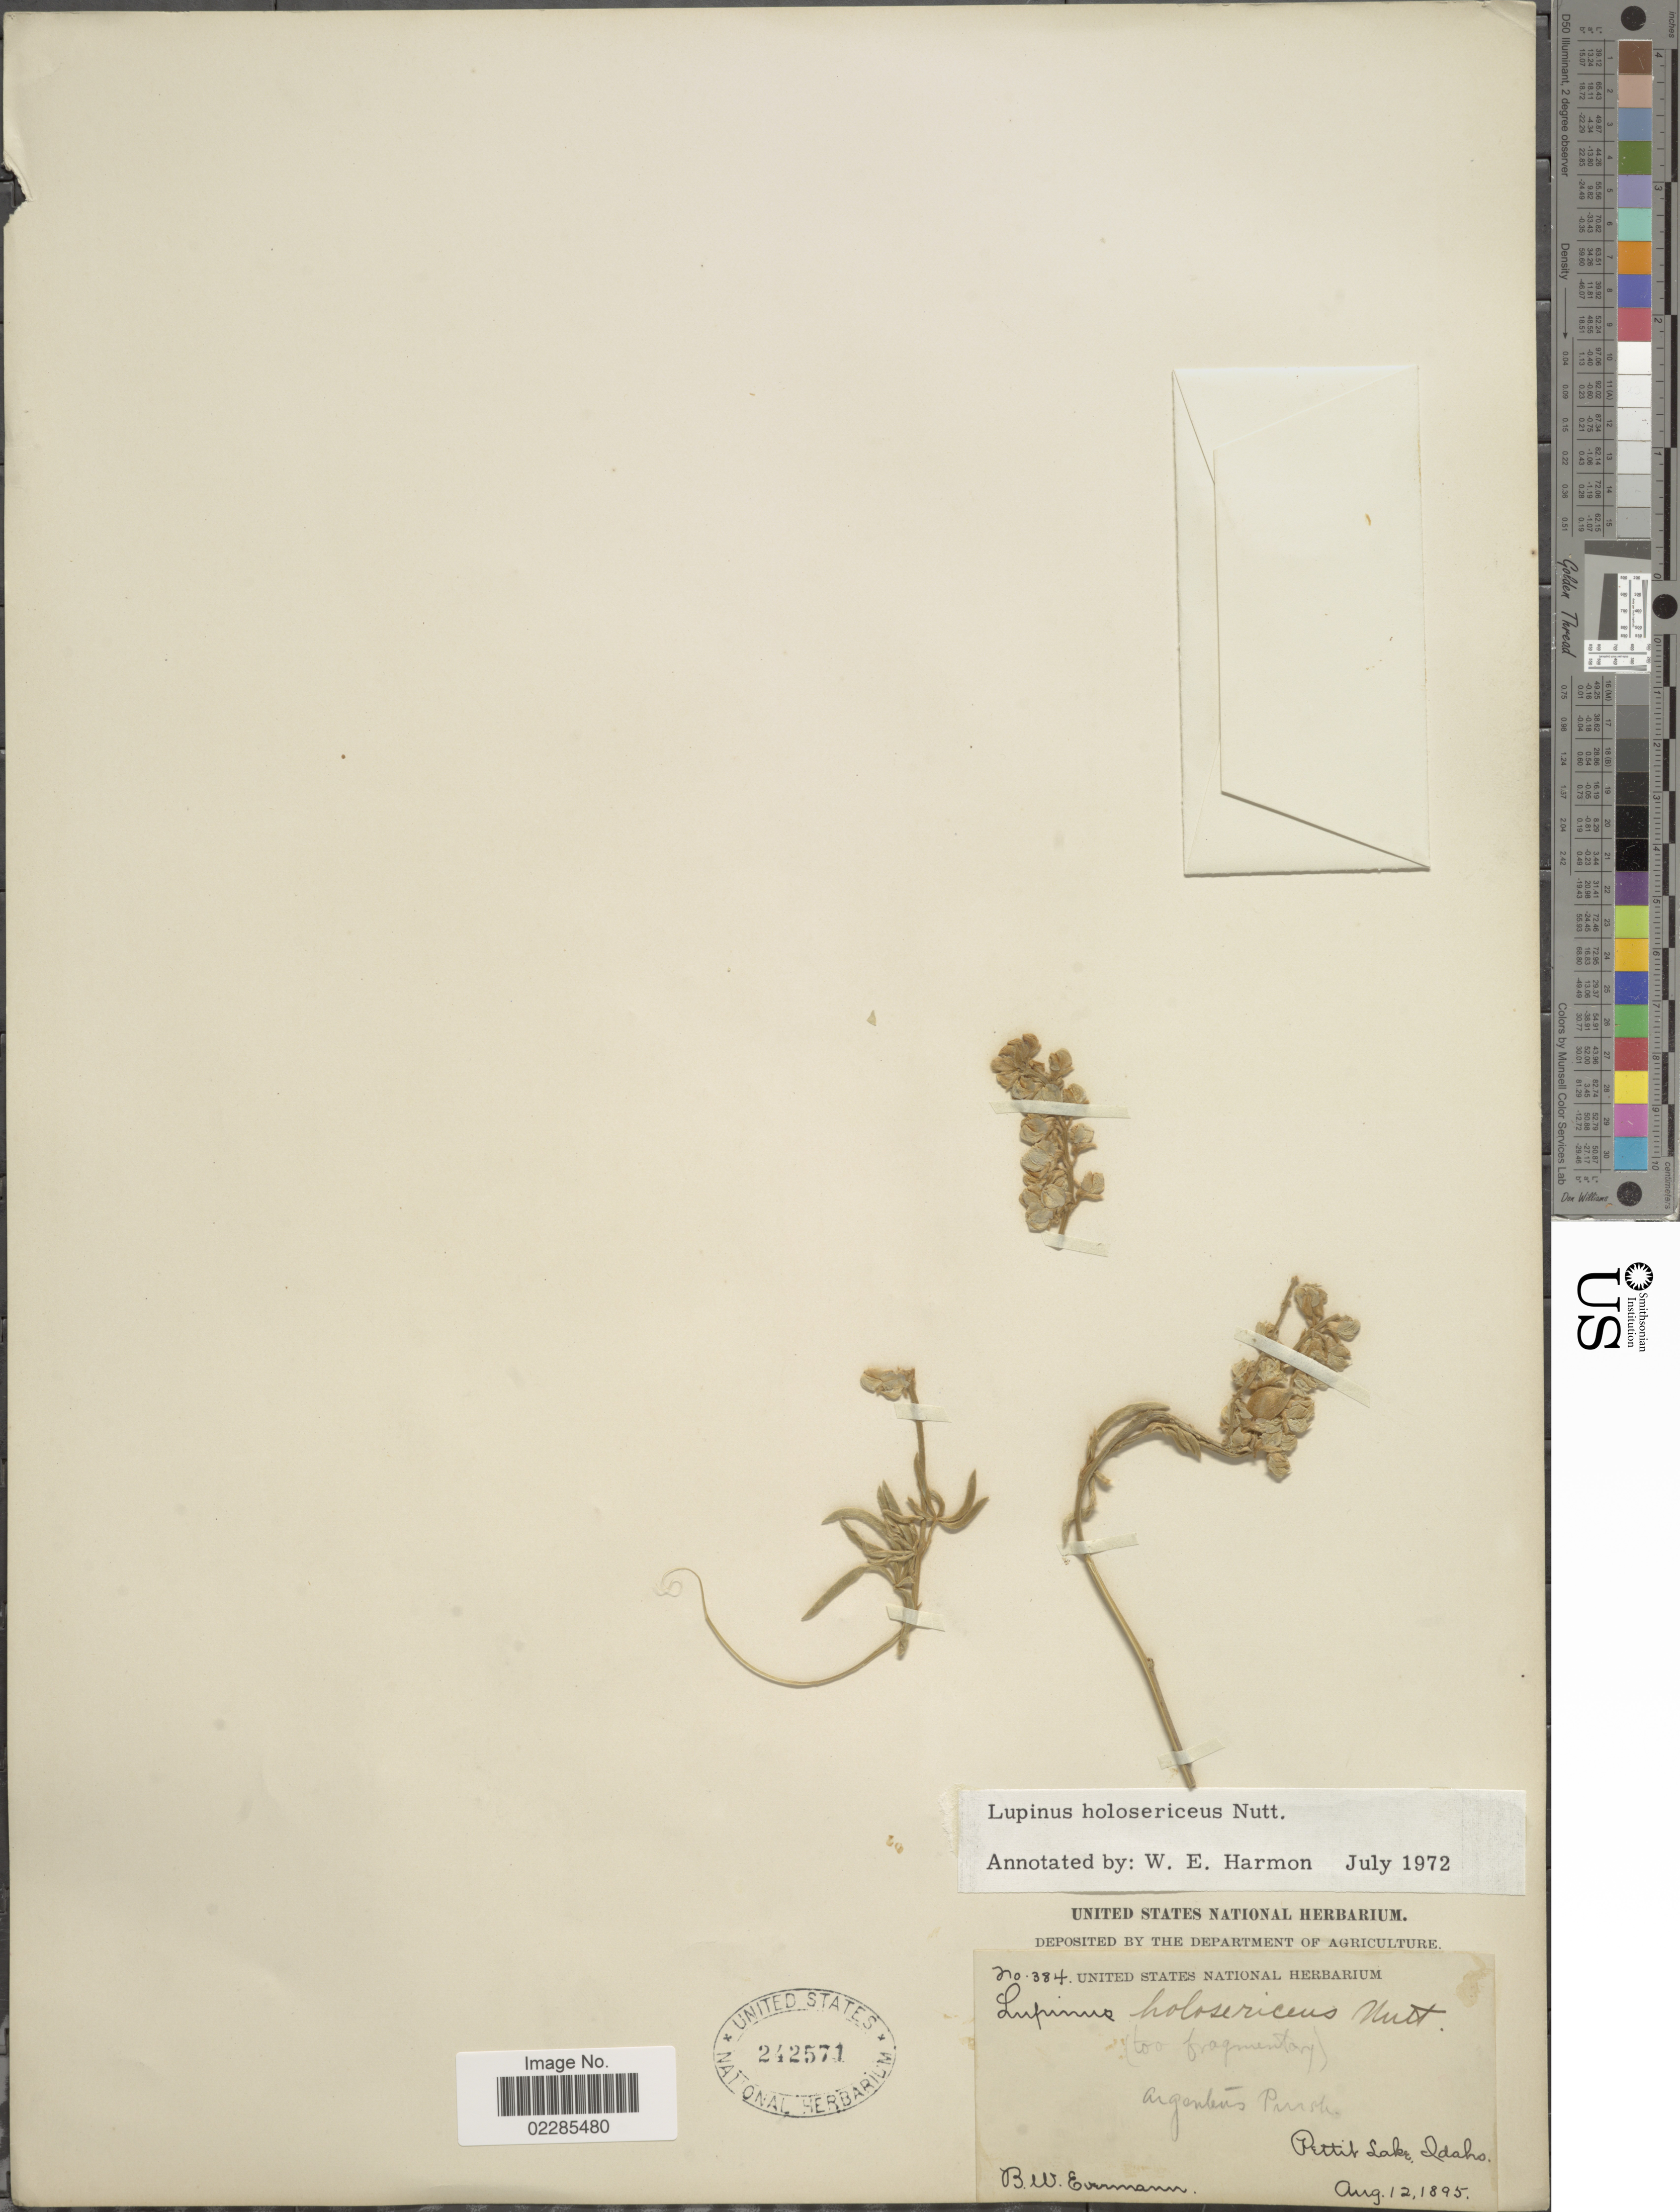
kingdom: Plantae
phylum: Tracheophyta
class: Magnoliopsida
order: Fabales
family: Fabaceae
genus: Lupinus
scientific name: Lupinus holosericeus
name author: Nutt.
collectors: B. W. Evermann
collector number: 384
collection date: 1895-08-12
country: United States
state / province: Idaho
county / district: Blaine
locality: Argenters Pursh, Pettit Lake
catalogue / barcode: US 242571